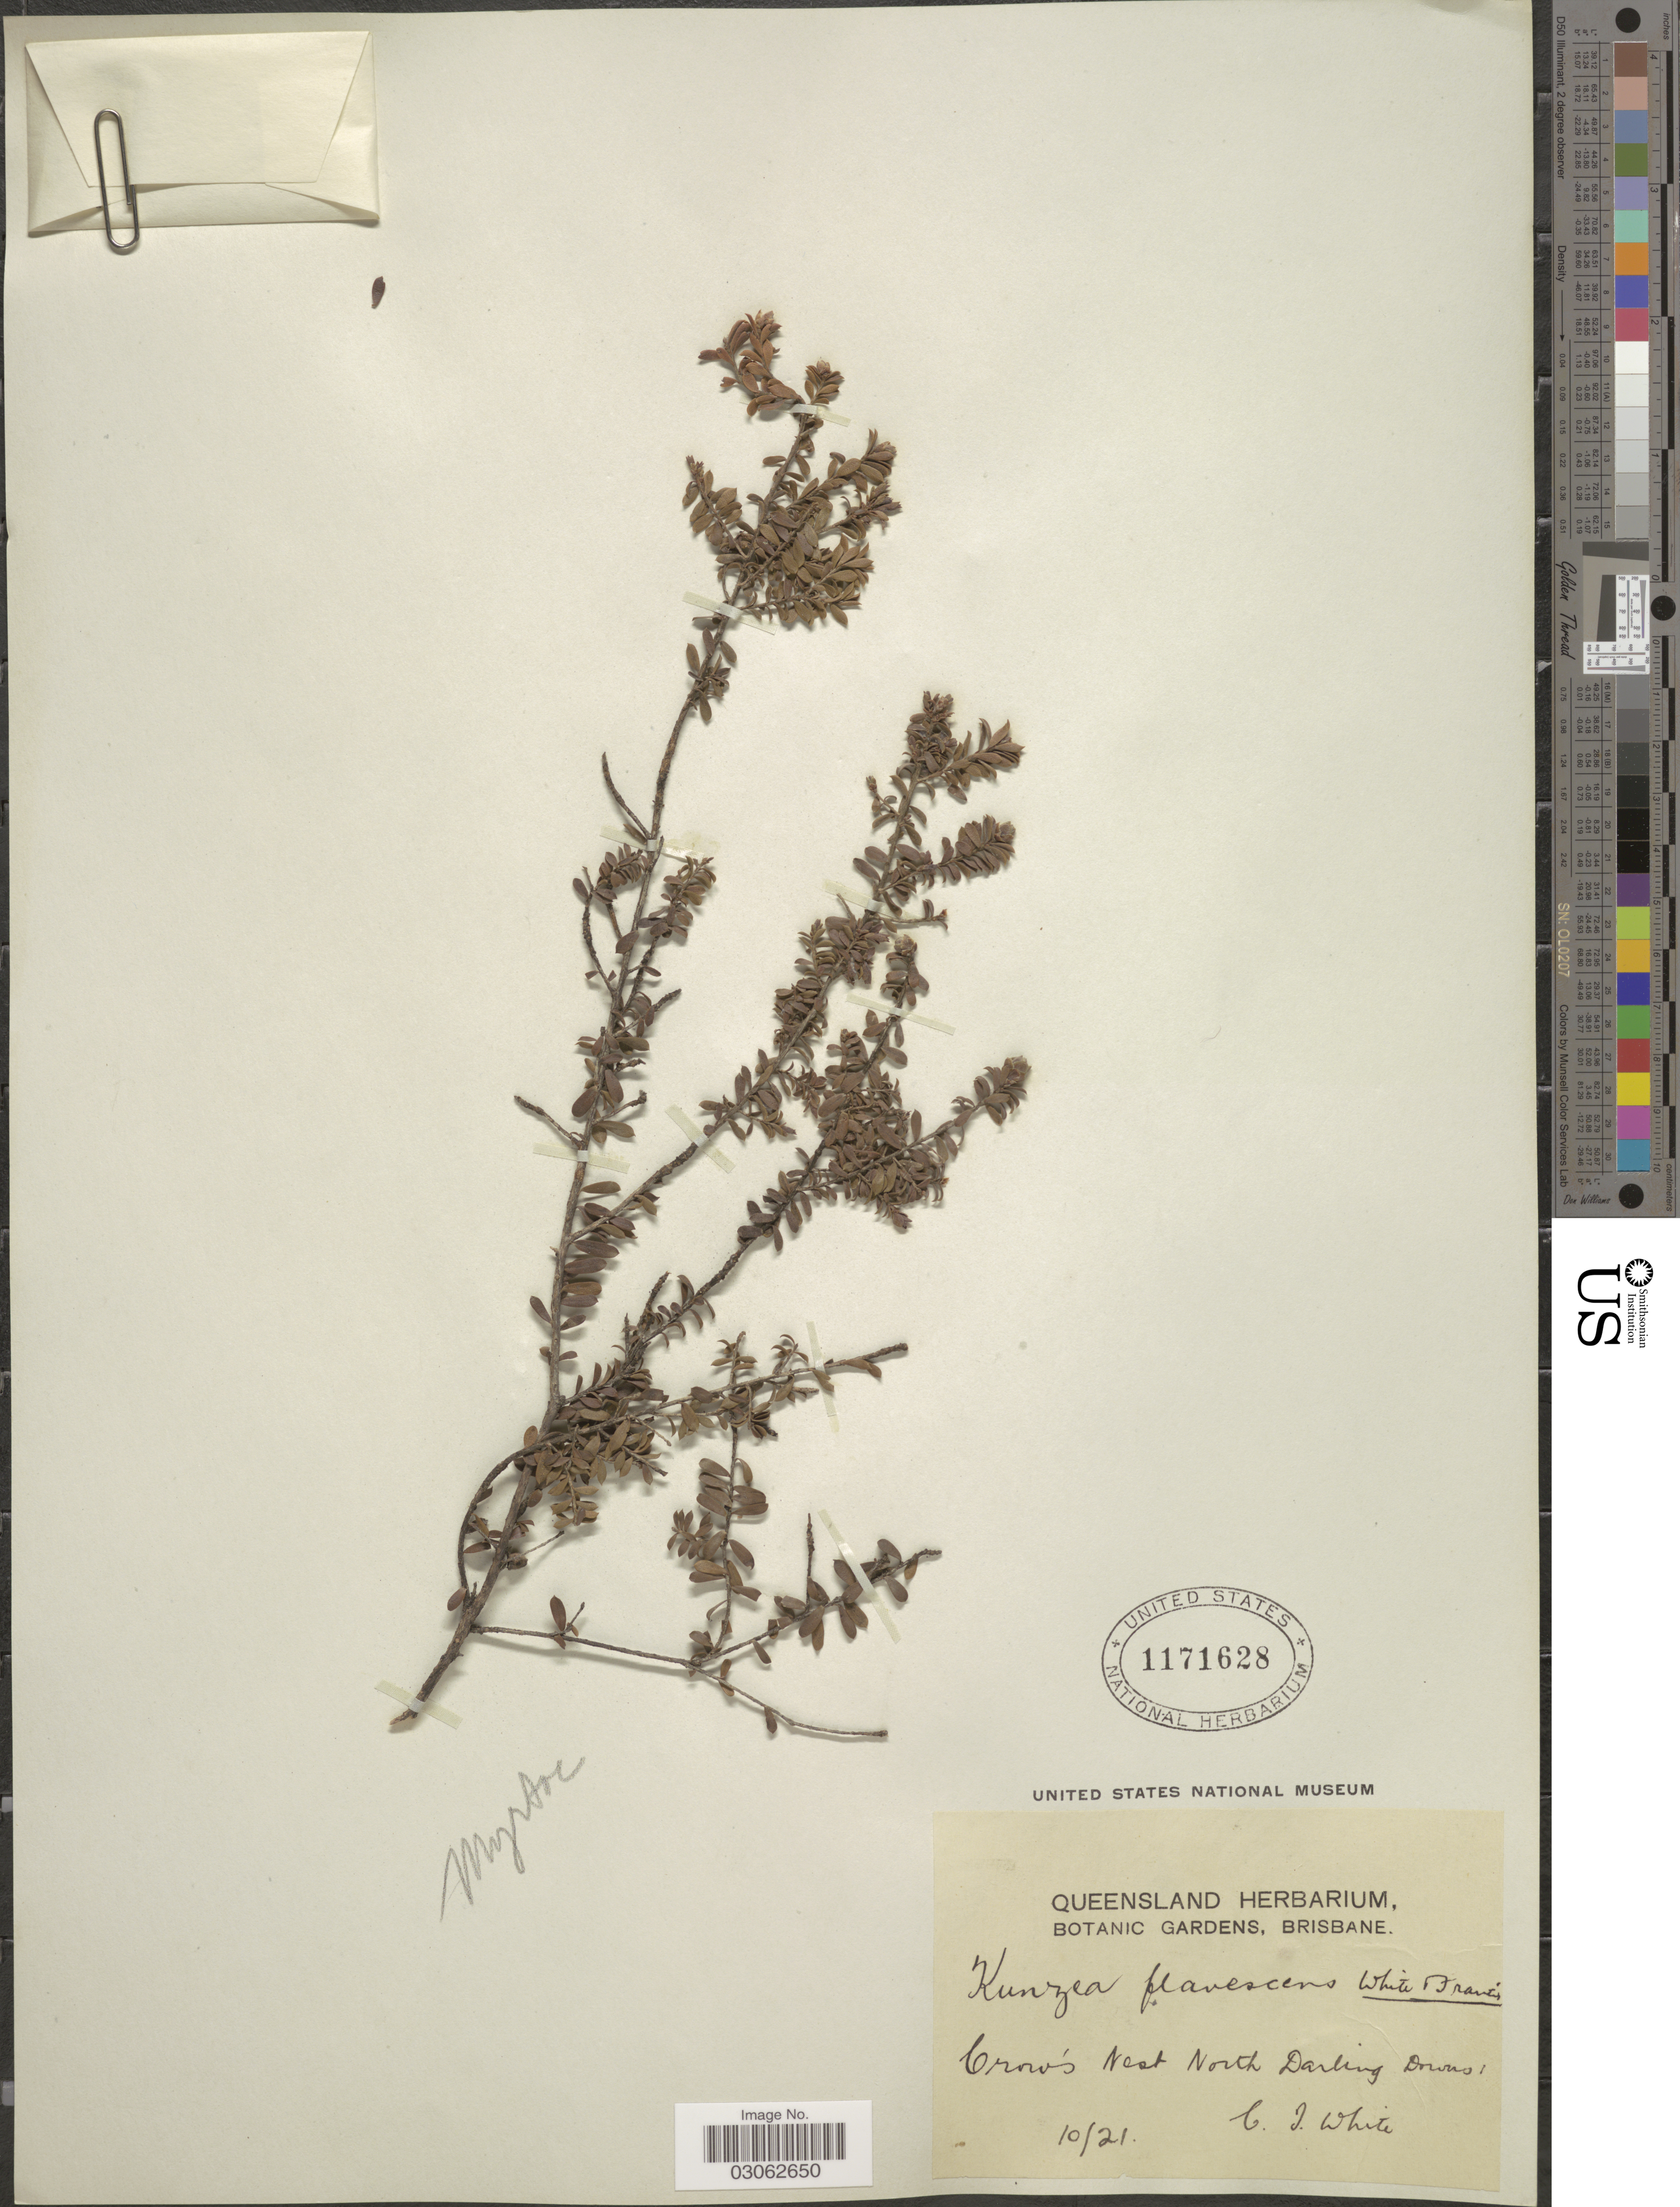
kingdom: Plantae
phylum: Tracheophyta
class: Magnoliopsida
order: Myrtales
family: Myrtaceae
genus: Kunzea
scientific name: Kunzea flavescens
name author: C.T. White & W.D. Francis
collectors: C. T. White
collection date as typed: Transcribed d/m/y: /10/21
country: Australia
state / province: Queensland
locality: Crow's Nest North Darling Downs.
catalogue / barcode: US 1171628